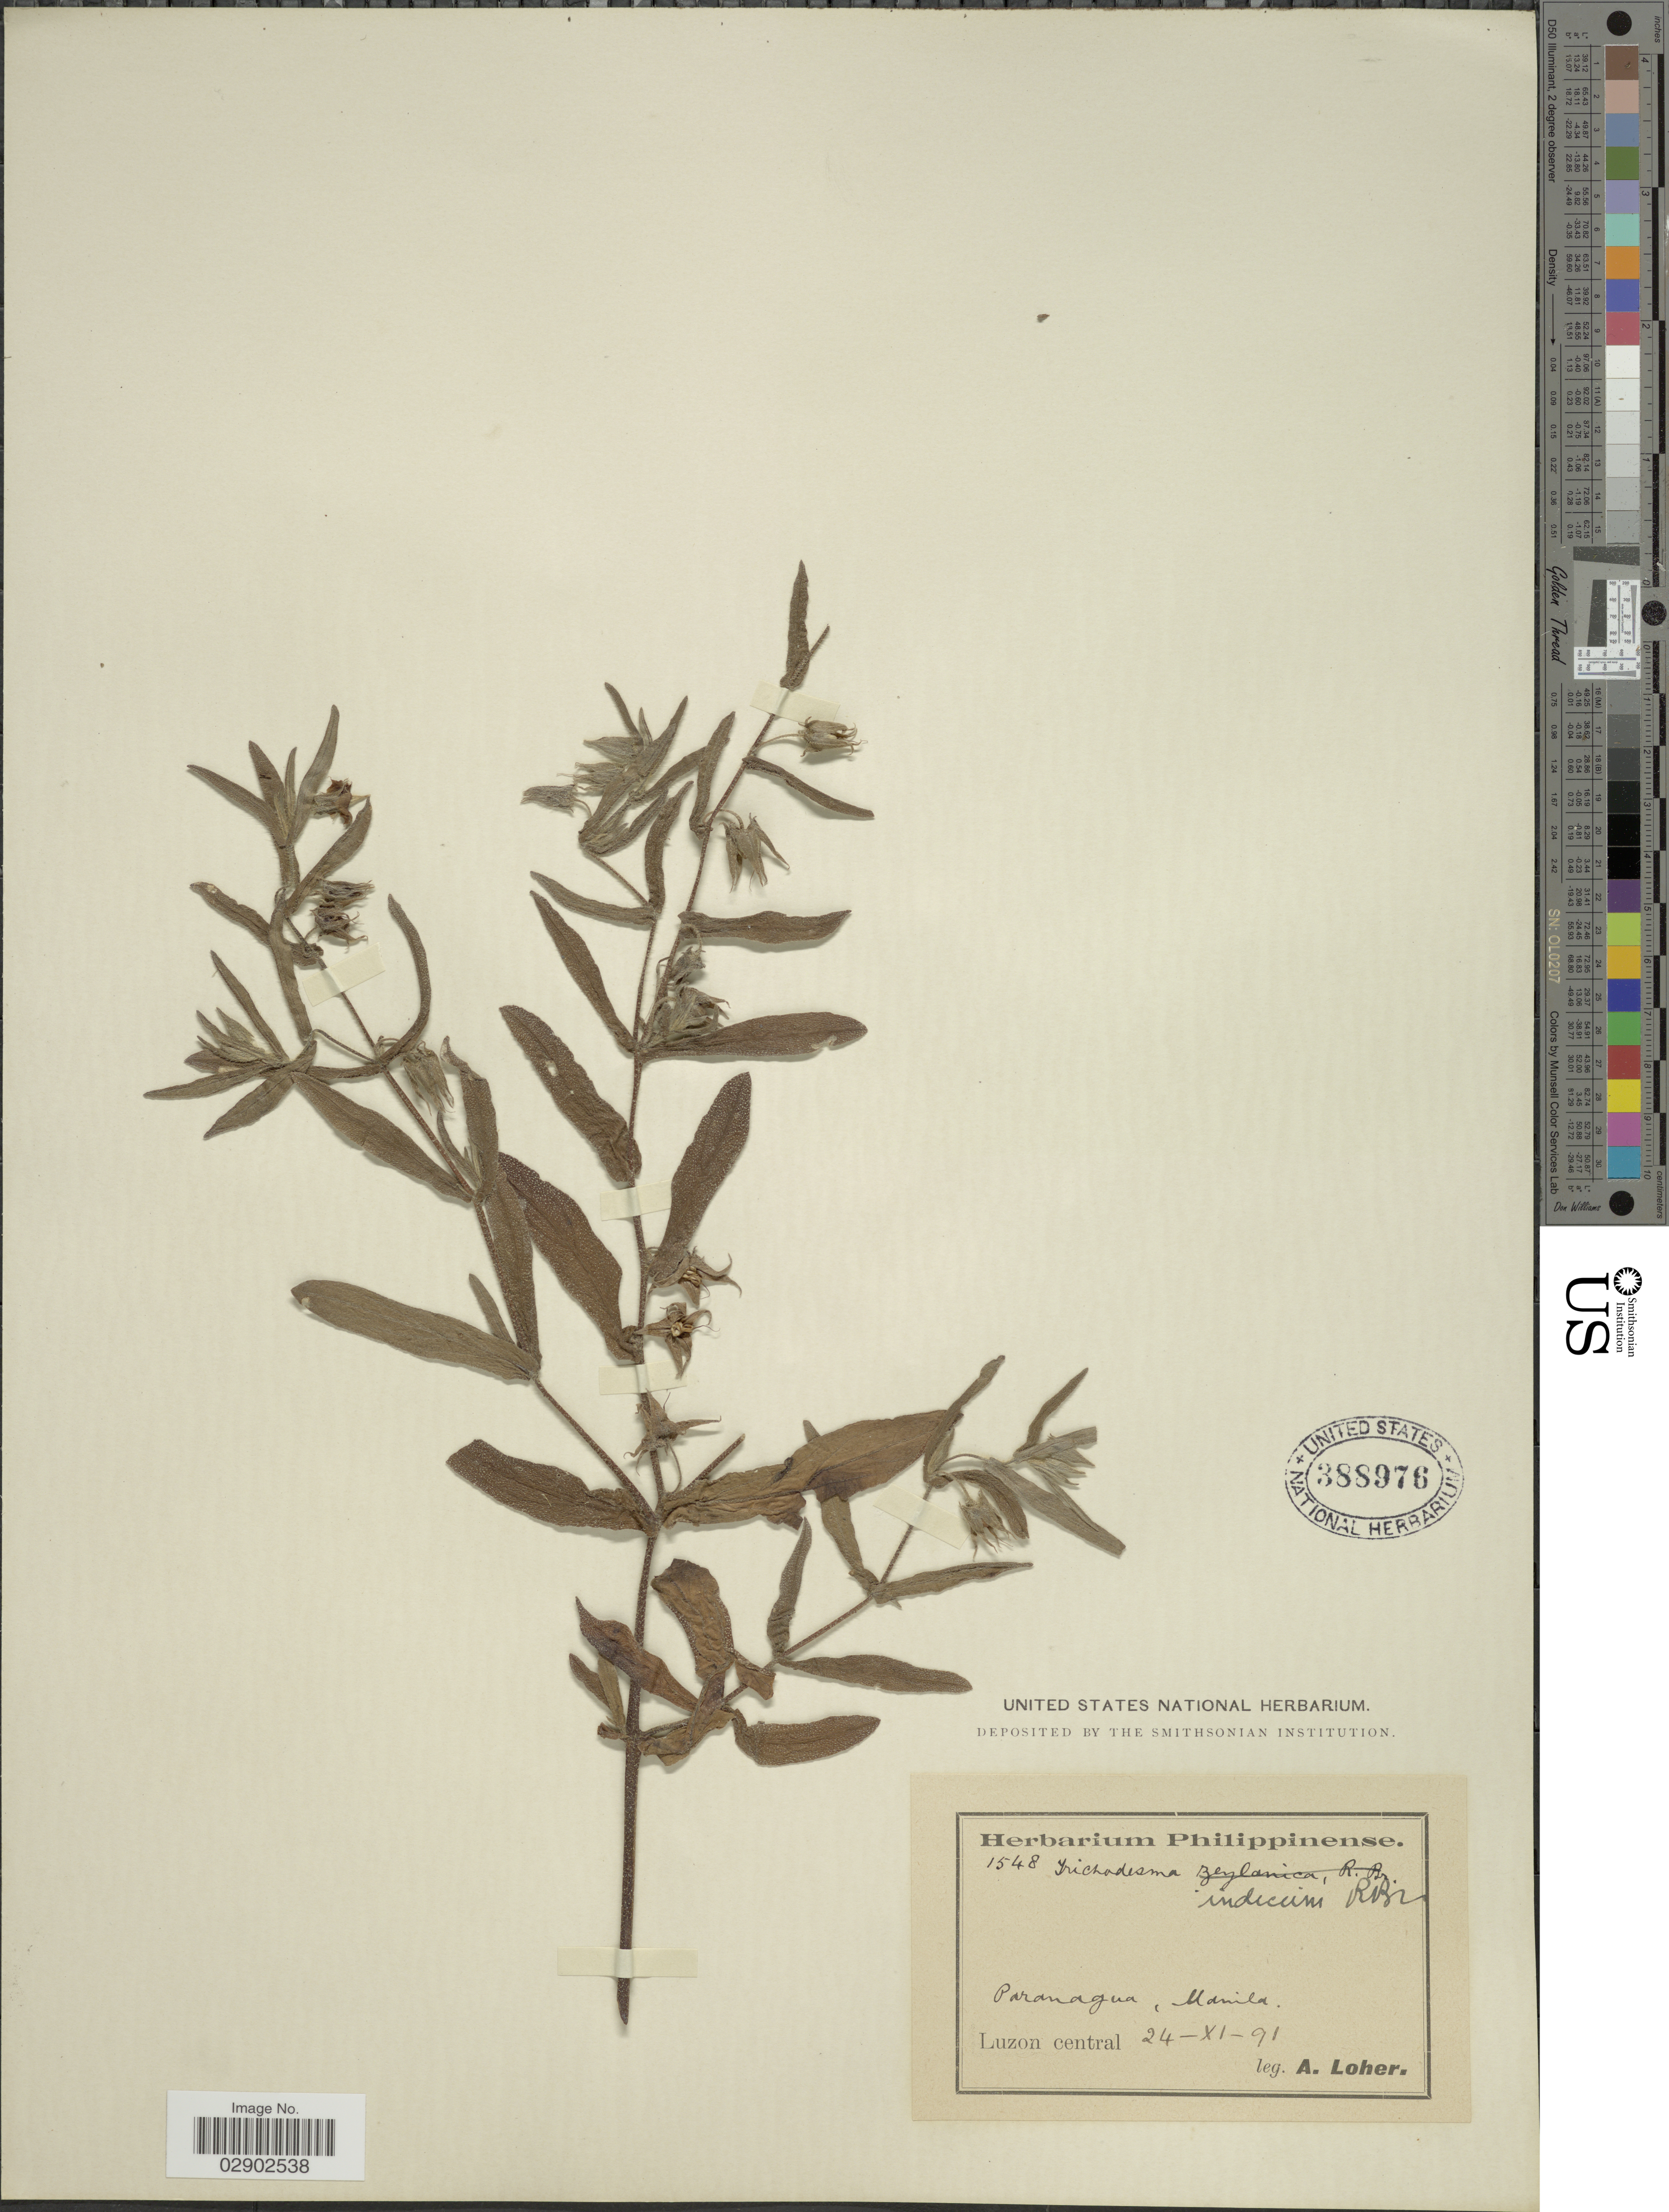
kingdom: Plantae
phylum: Tracheophyta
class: Magnoliopsida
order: Boraginales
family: Boraginaceae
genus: Trichodesma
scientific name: Trichodesma indicum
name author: (L.) Sm.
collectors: A. Loher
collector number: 1548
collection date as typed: Transcribed d/m/y: 24/11/91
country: Philippines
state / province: Central Luzon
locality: Paranagua, Manila. Luzon central.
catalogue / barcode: US 388976